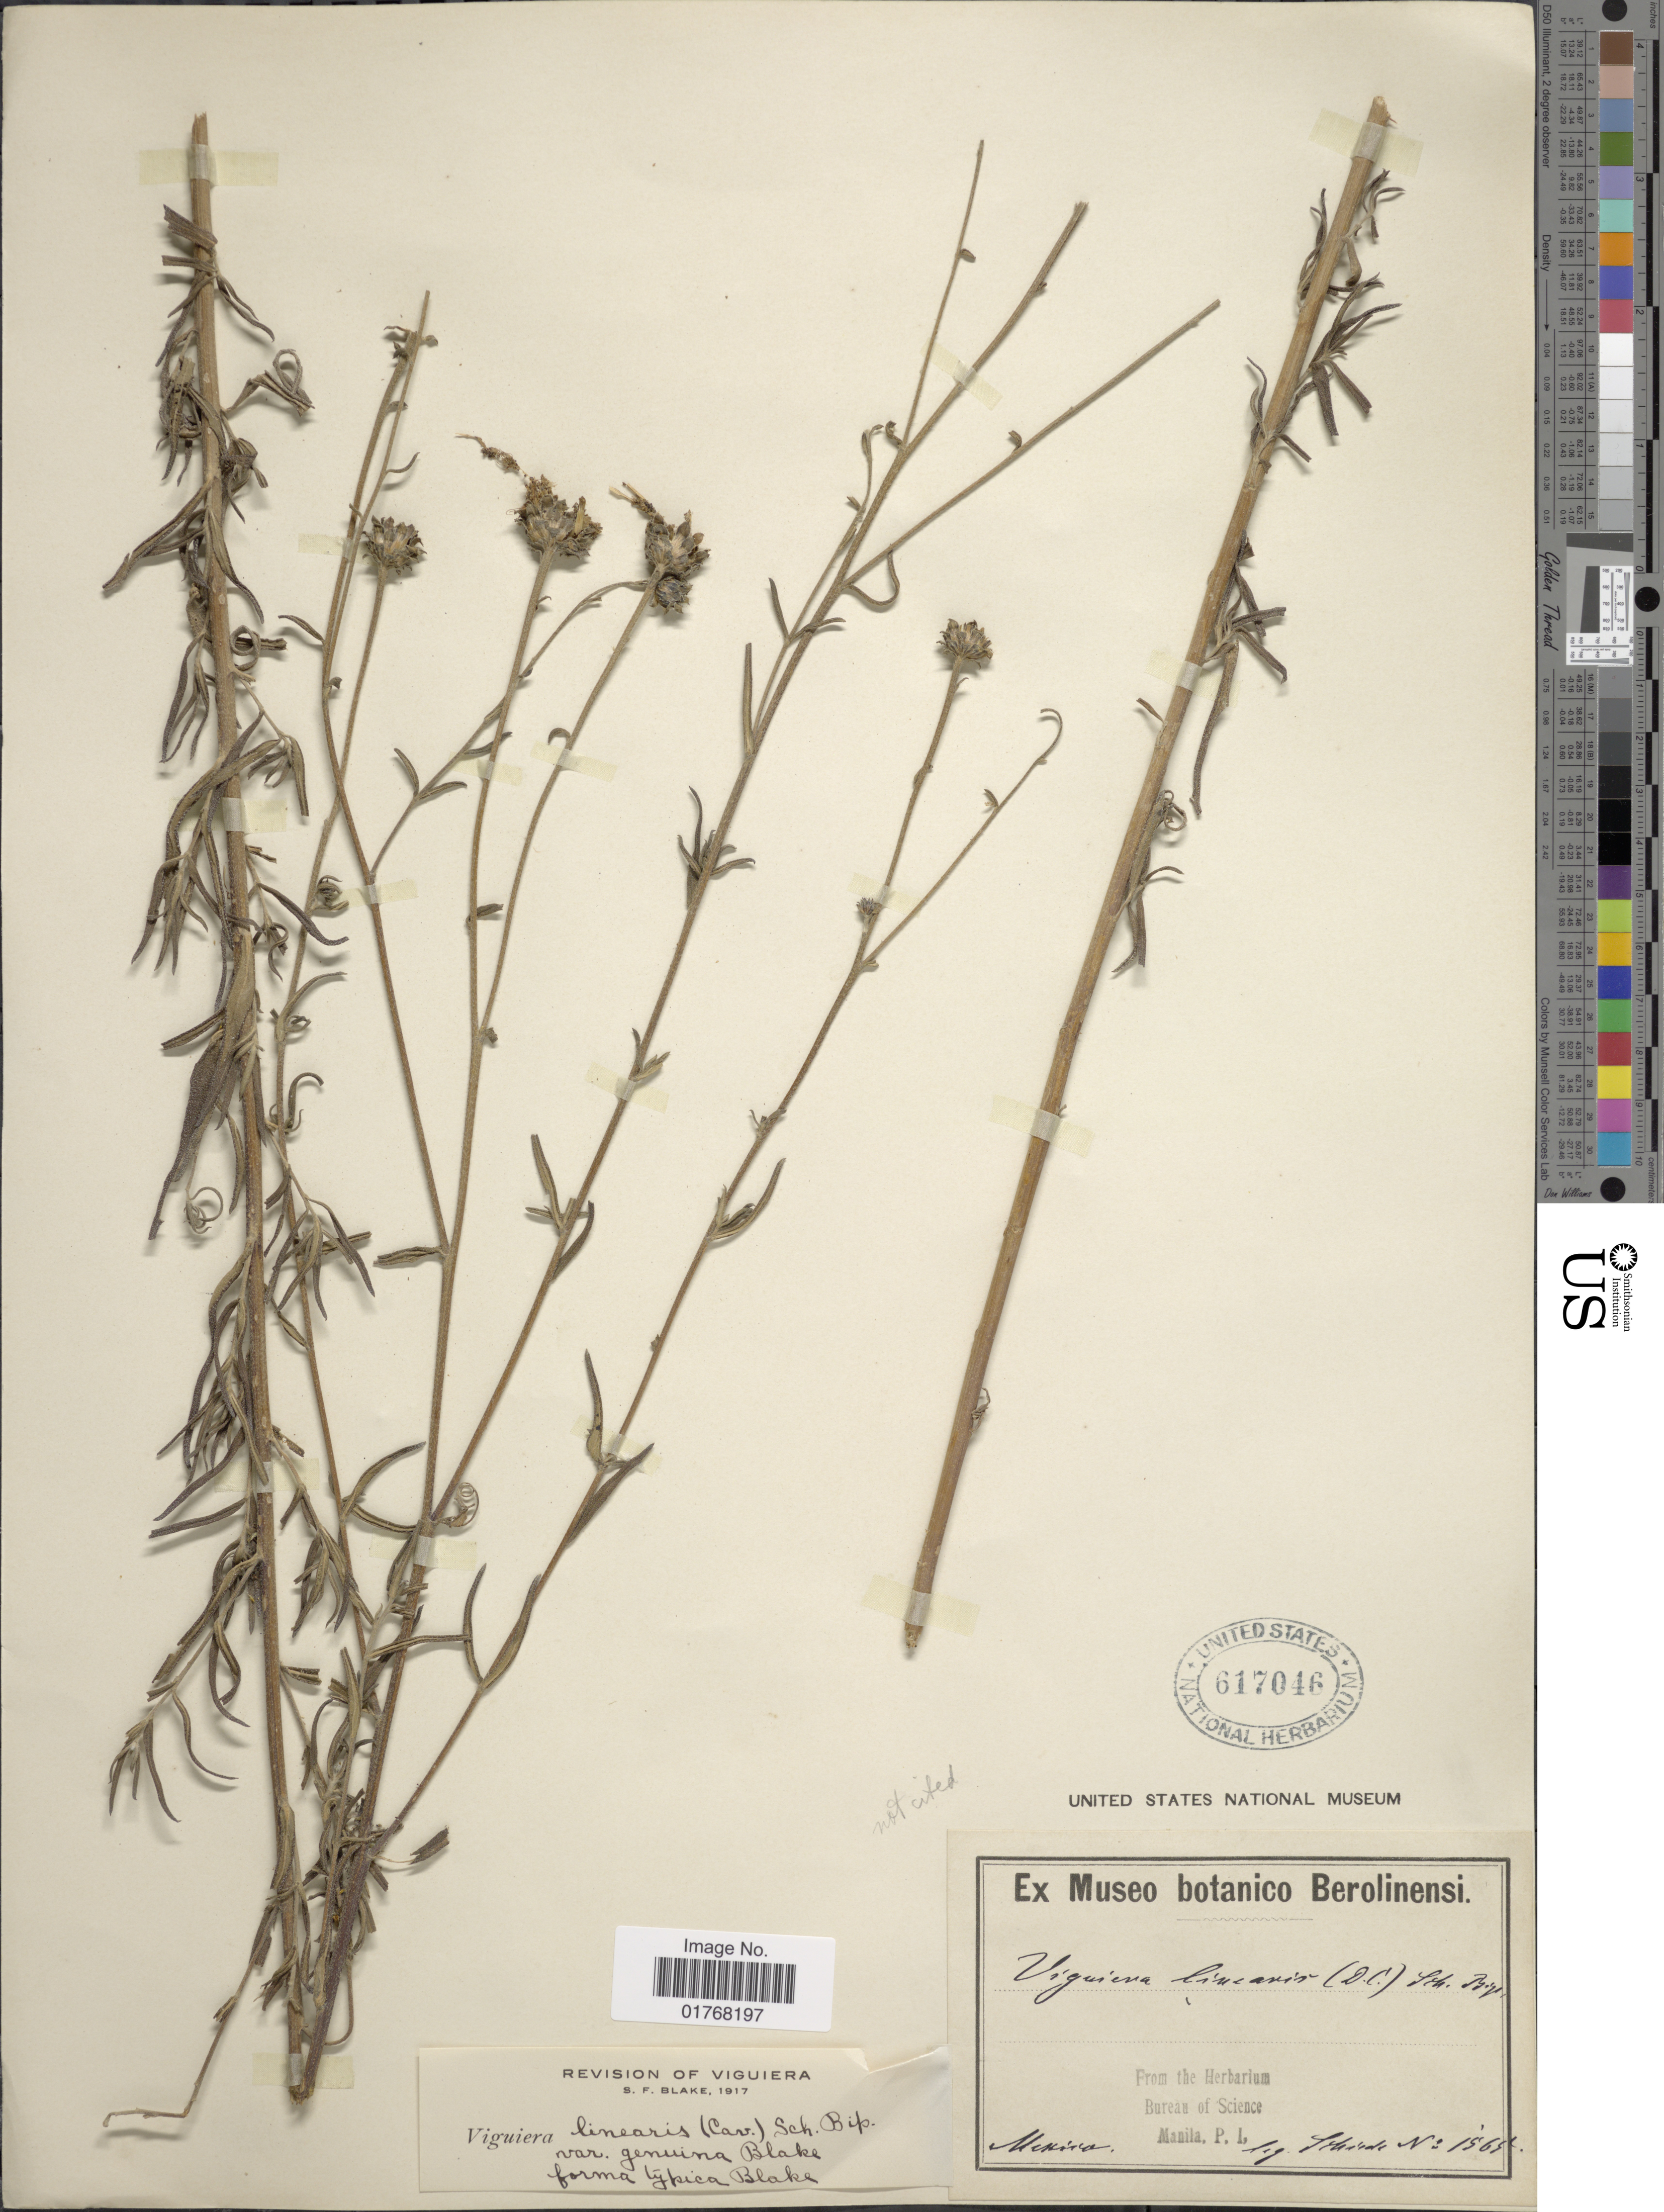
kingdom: Plantae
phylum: Tracheophyta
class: Magnoliopsida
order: Asterales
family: Asteraceae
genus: Viguiera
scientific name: Viguiera linearis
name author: (Cav.) Sch. Bip.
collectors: A. Schade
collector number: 1565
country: Mexico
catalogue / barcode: US 617046